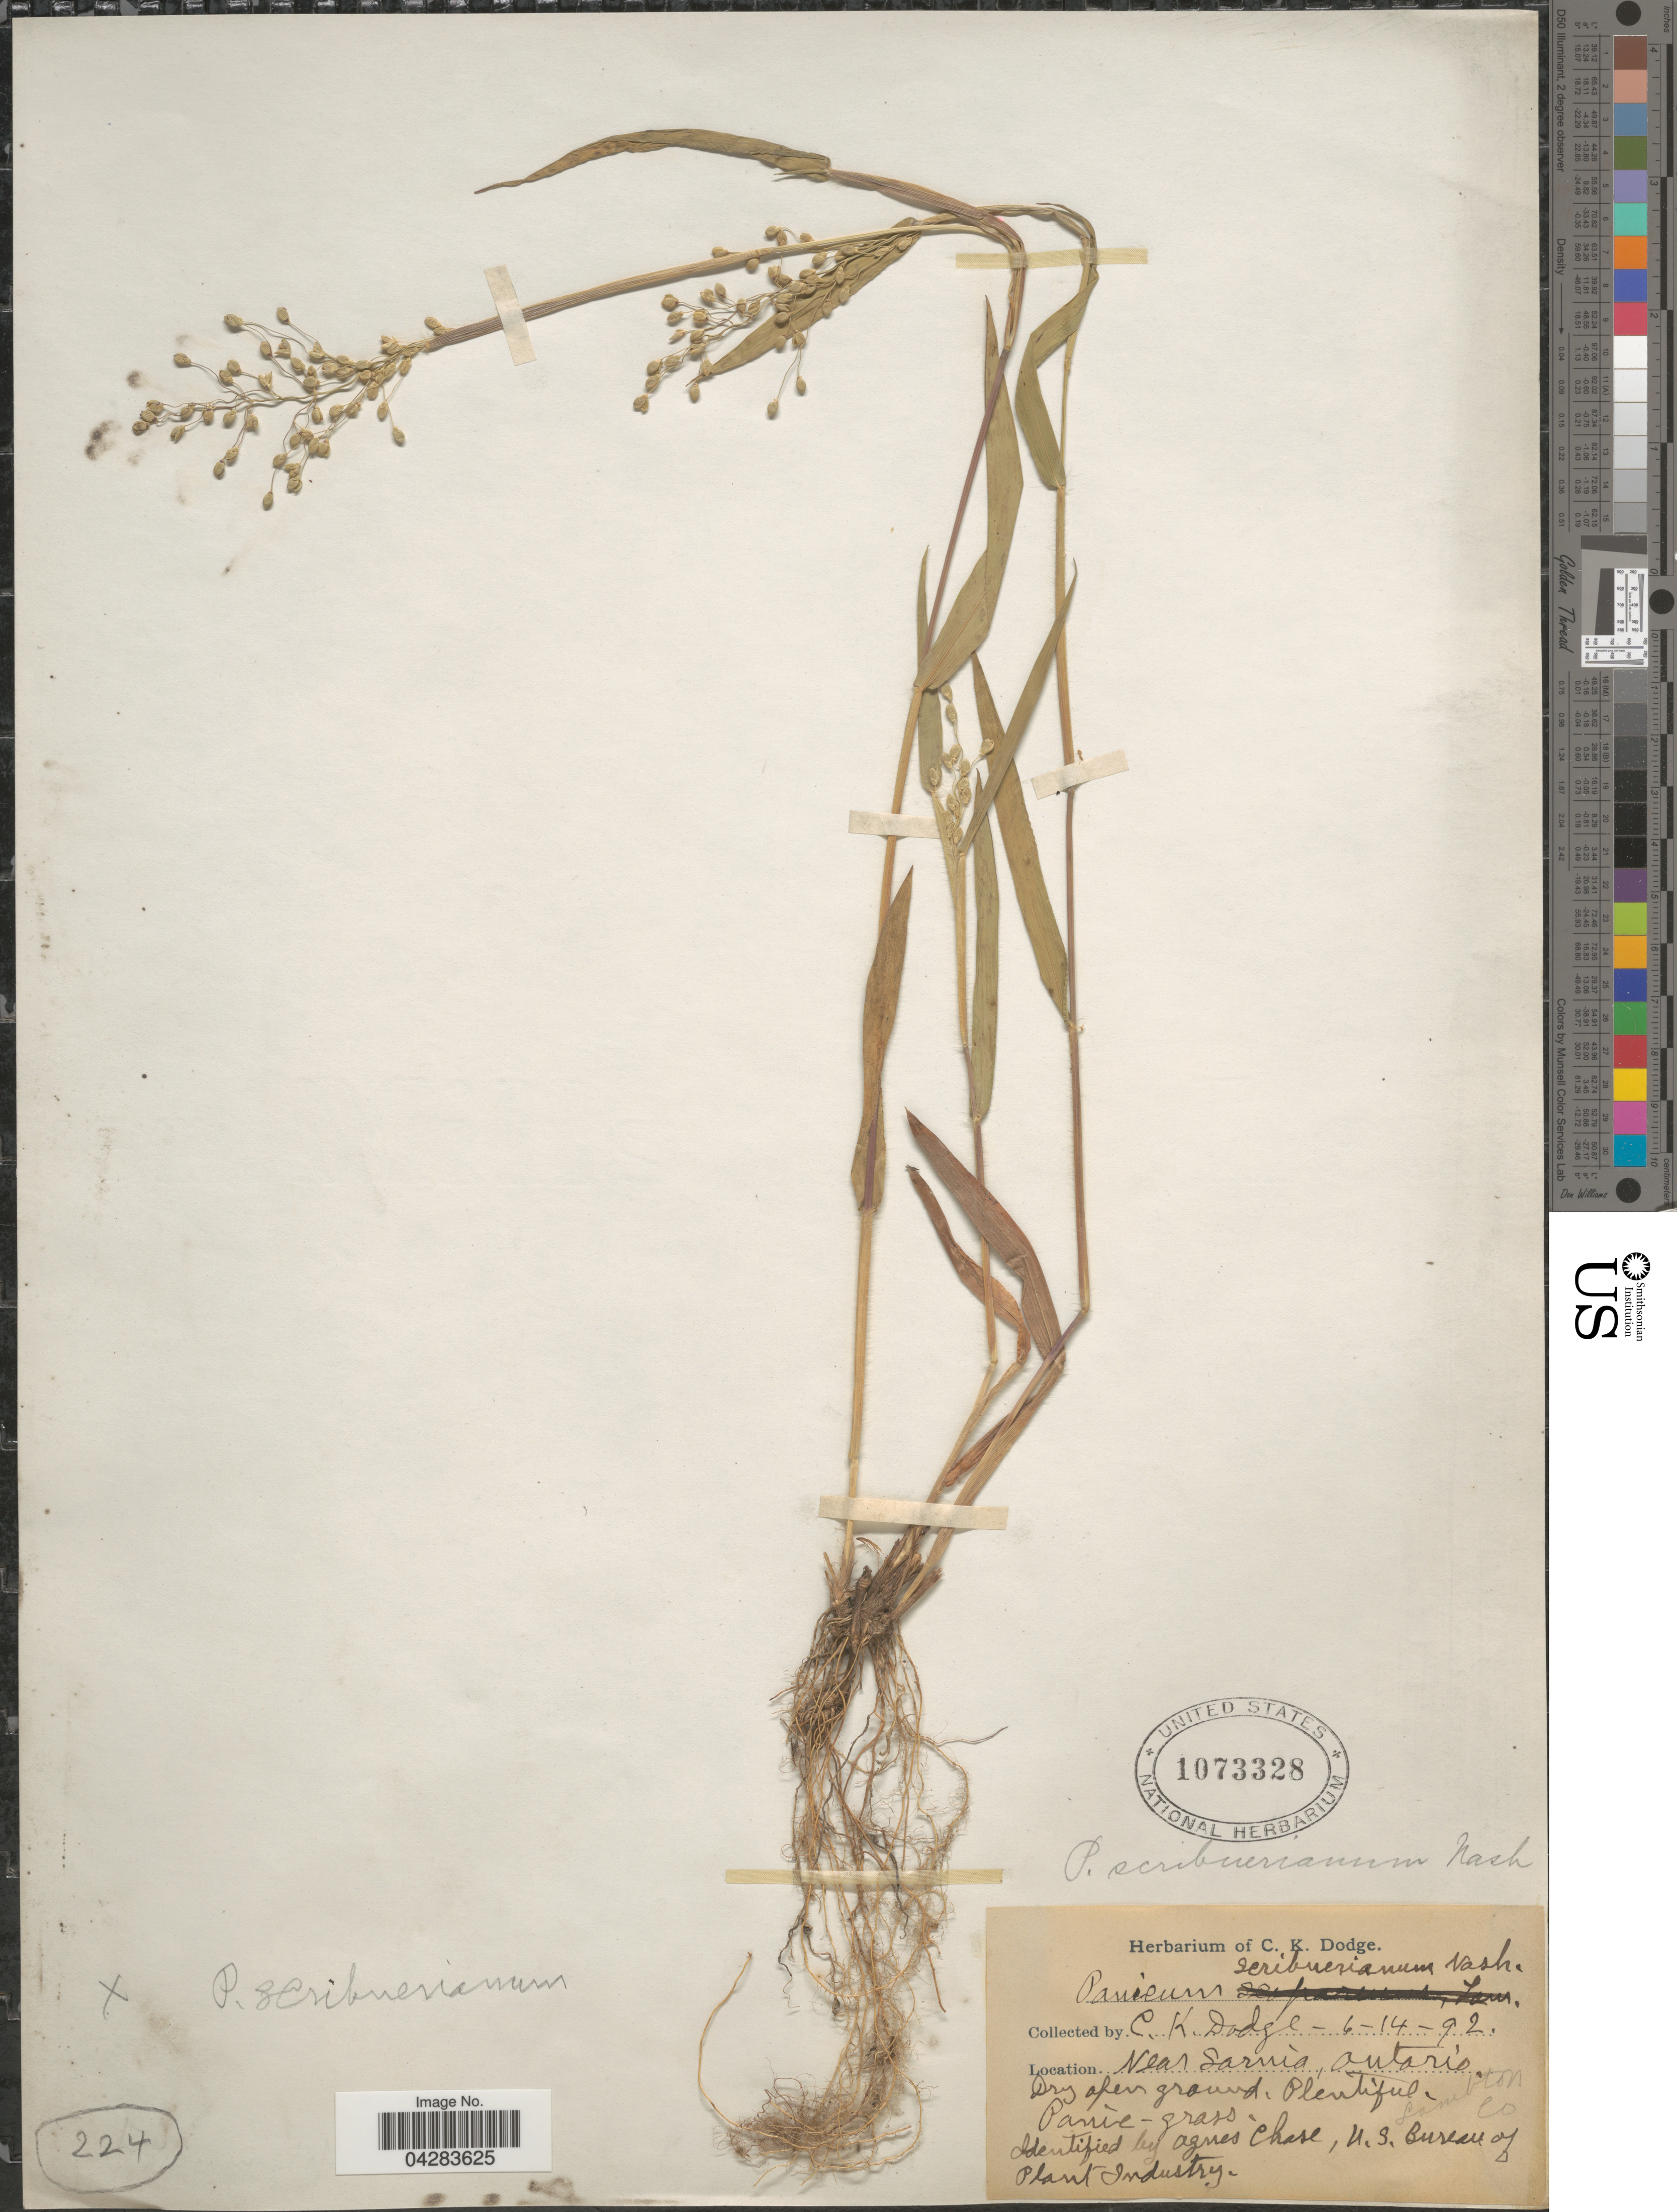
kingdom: Plantae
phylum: Tracheophyta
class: Liliopsida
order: Poales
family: Poaceae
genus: Dichanthelium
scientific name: Dichanthelium oligosanthes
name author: (Schult.) Gould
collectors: C. Dodge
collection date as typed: Transcribed d/m/y: 14/6/92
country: Canada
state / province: Ontario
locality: Near Sarnia.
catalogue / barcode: US 1073328